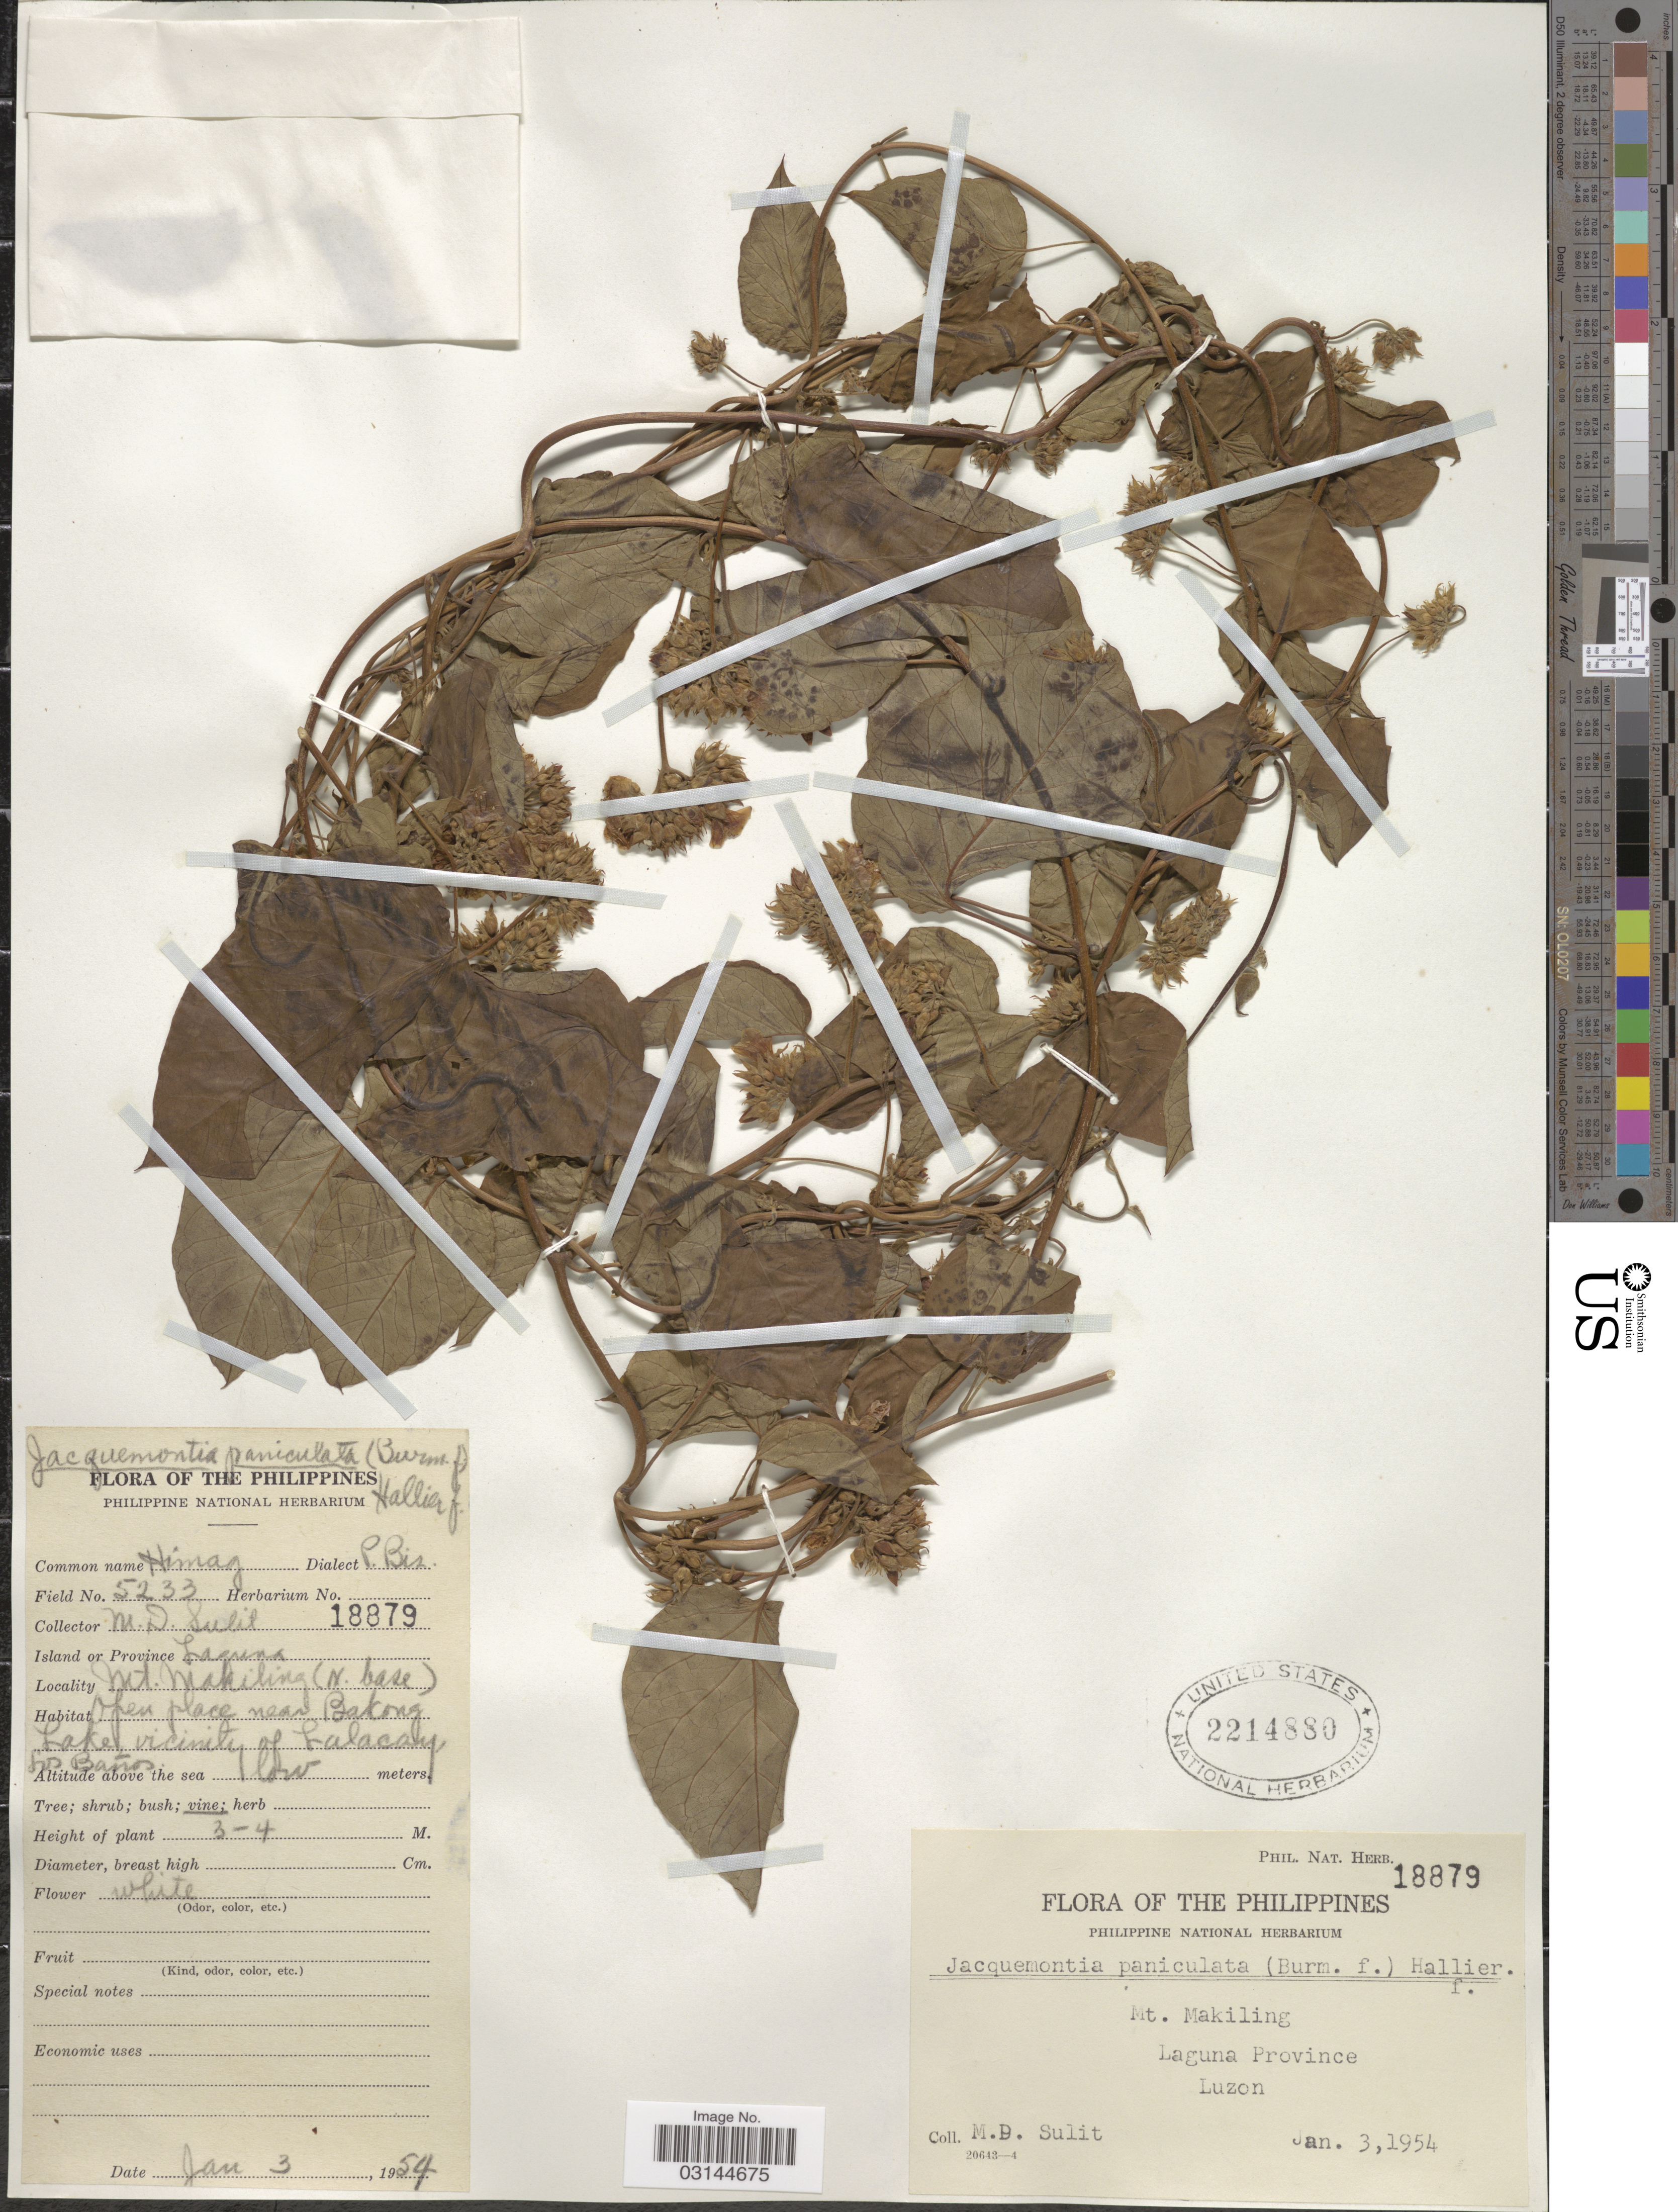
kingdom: Plantae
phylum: Tracheophyta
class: Magnoliopsida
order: Solanales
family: Convolvulaceae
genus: Jacquemontia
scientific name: Jacquemontia paniculata var. tomentosa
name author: (Warb.) Ooststr.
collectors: M. Sulit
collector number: Phil. Nat. Herb. 18879/ 5233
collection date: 1954-01-03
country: Philippines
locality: Mt. Makiling (N. base). Laguna Province. Luzon. Open place near Batong Lake, vicinity of Lalacay, Los Baños.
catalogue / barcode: US 2214880